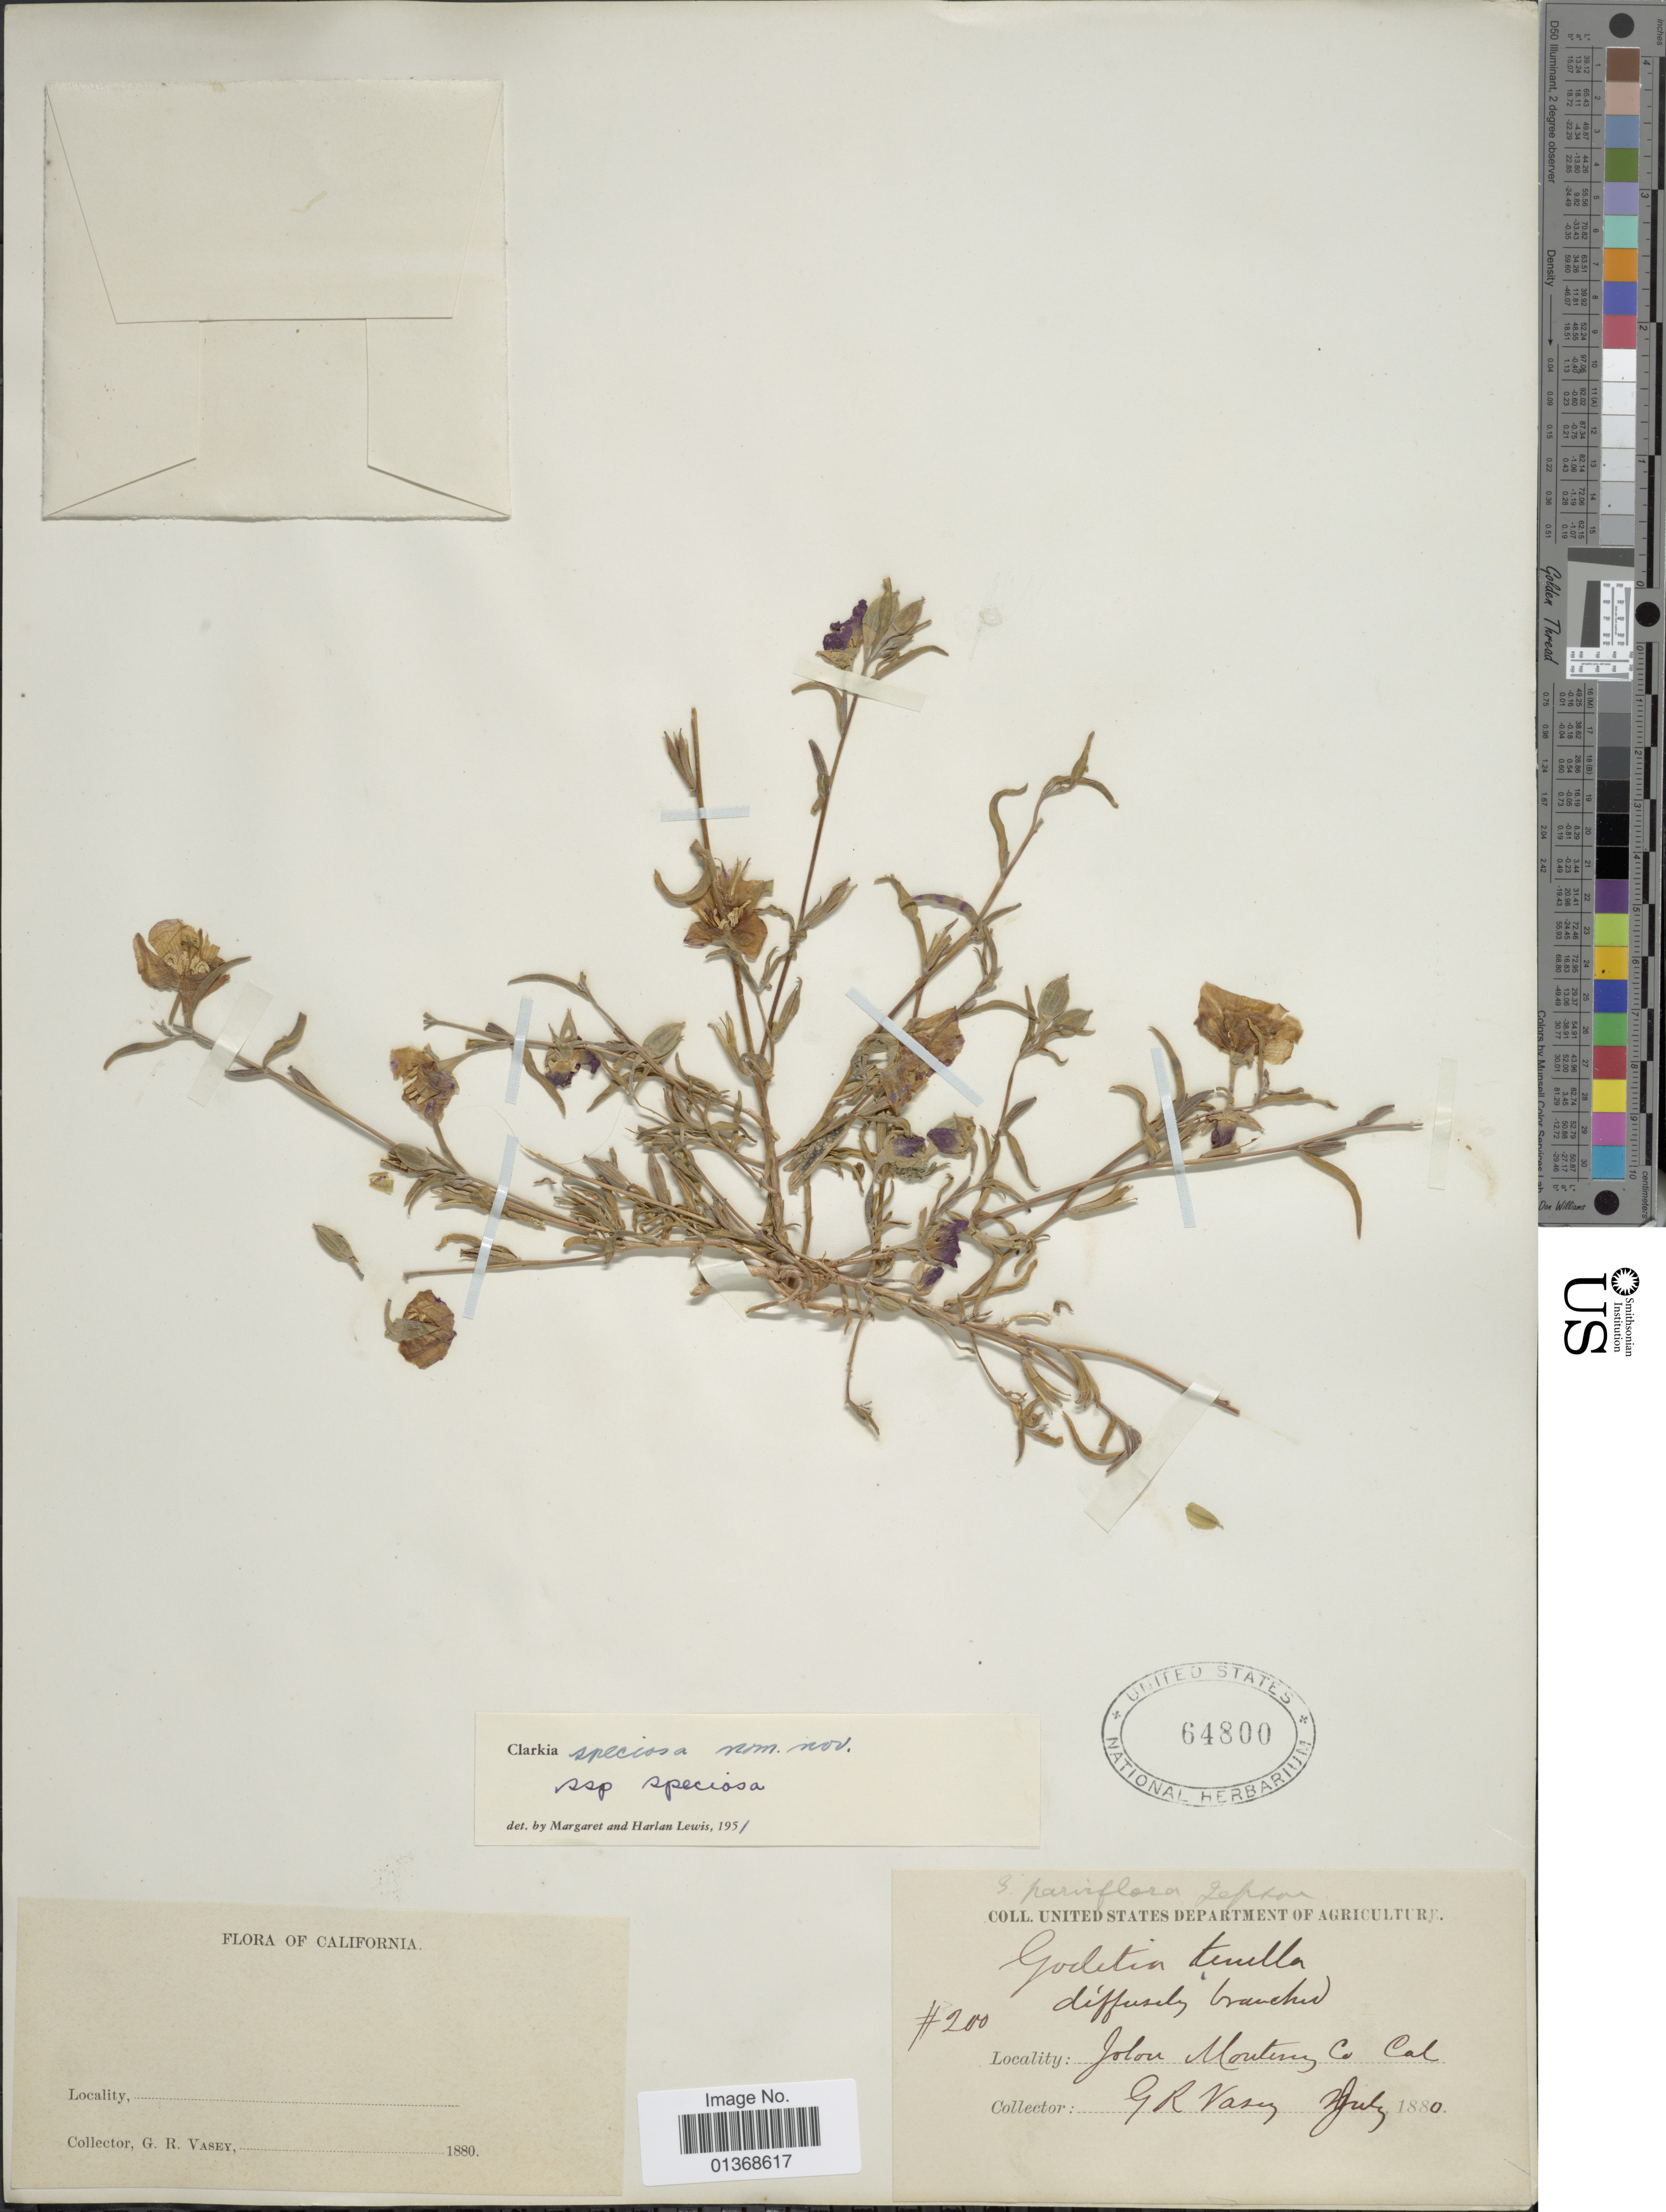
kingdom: Plantae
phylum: Tracheophyta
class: Magnoliopsida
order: Myrtales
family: Onagraceae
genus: Clarkia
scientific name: Clarkia speciosa subsp. speciosa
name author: F. H. Lewis & M.E. Lewis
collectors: G. R. Vasey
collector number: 200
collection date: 1880-07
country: United States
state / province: California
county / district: Monterey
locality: Jolon Monterey Co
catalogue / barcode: US 64800